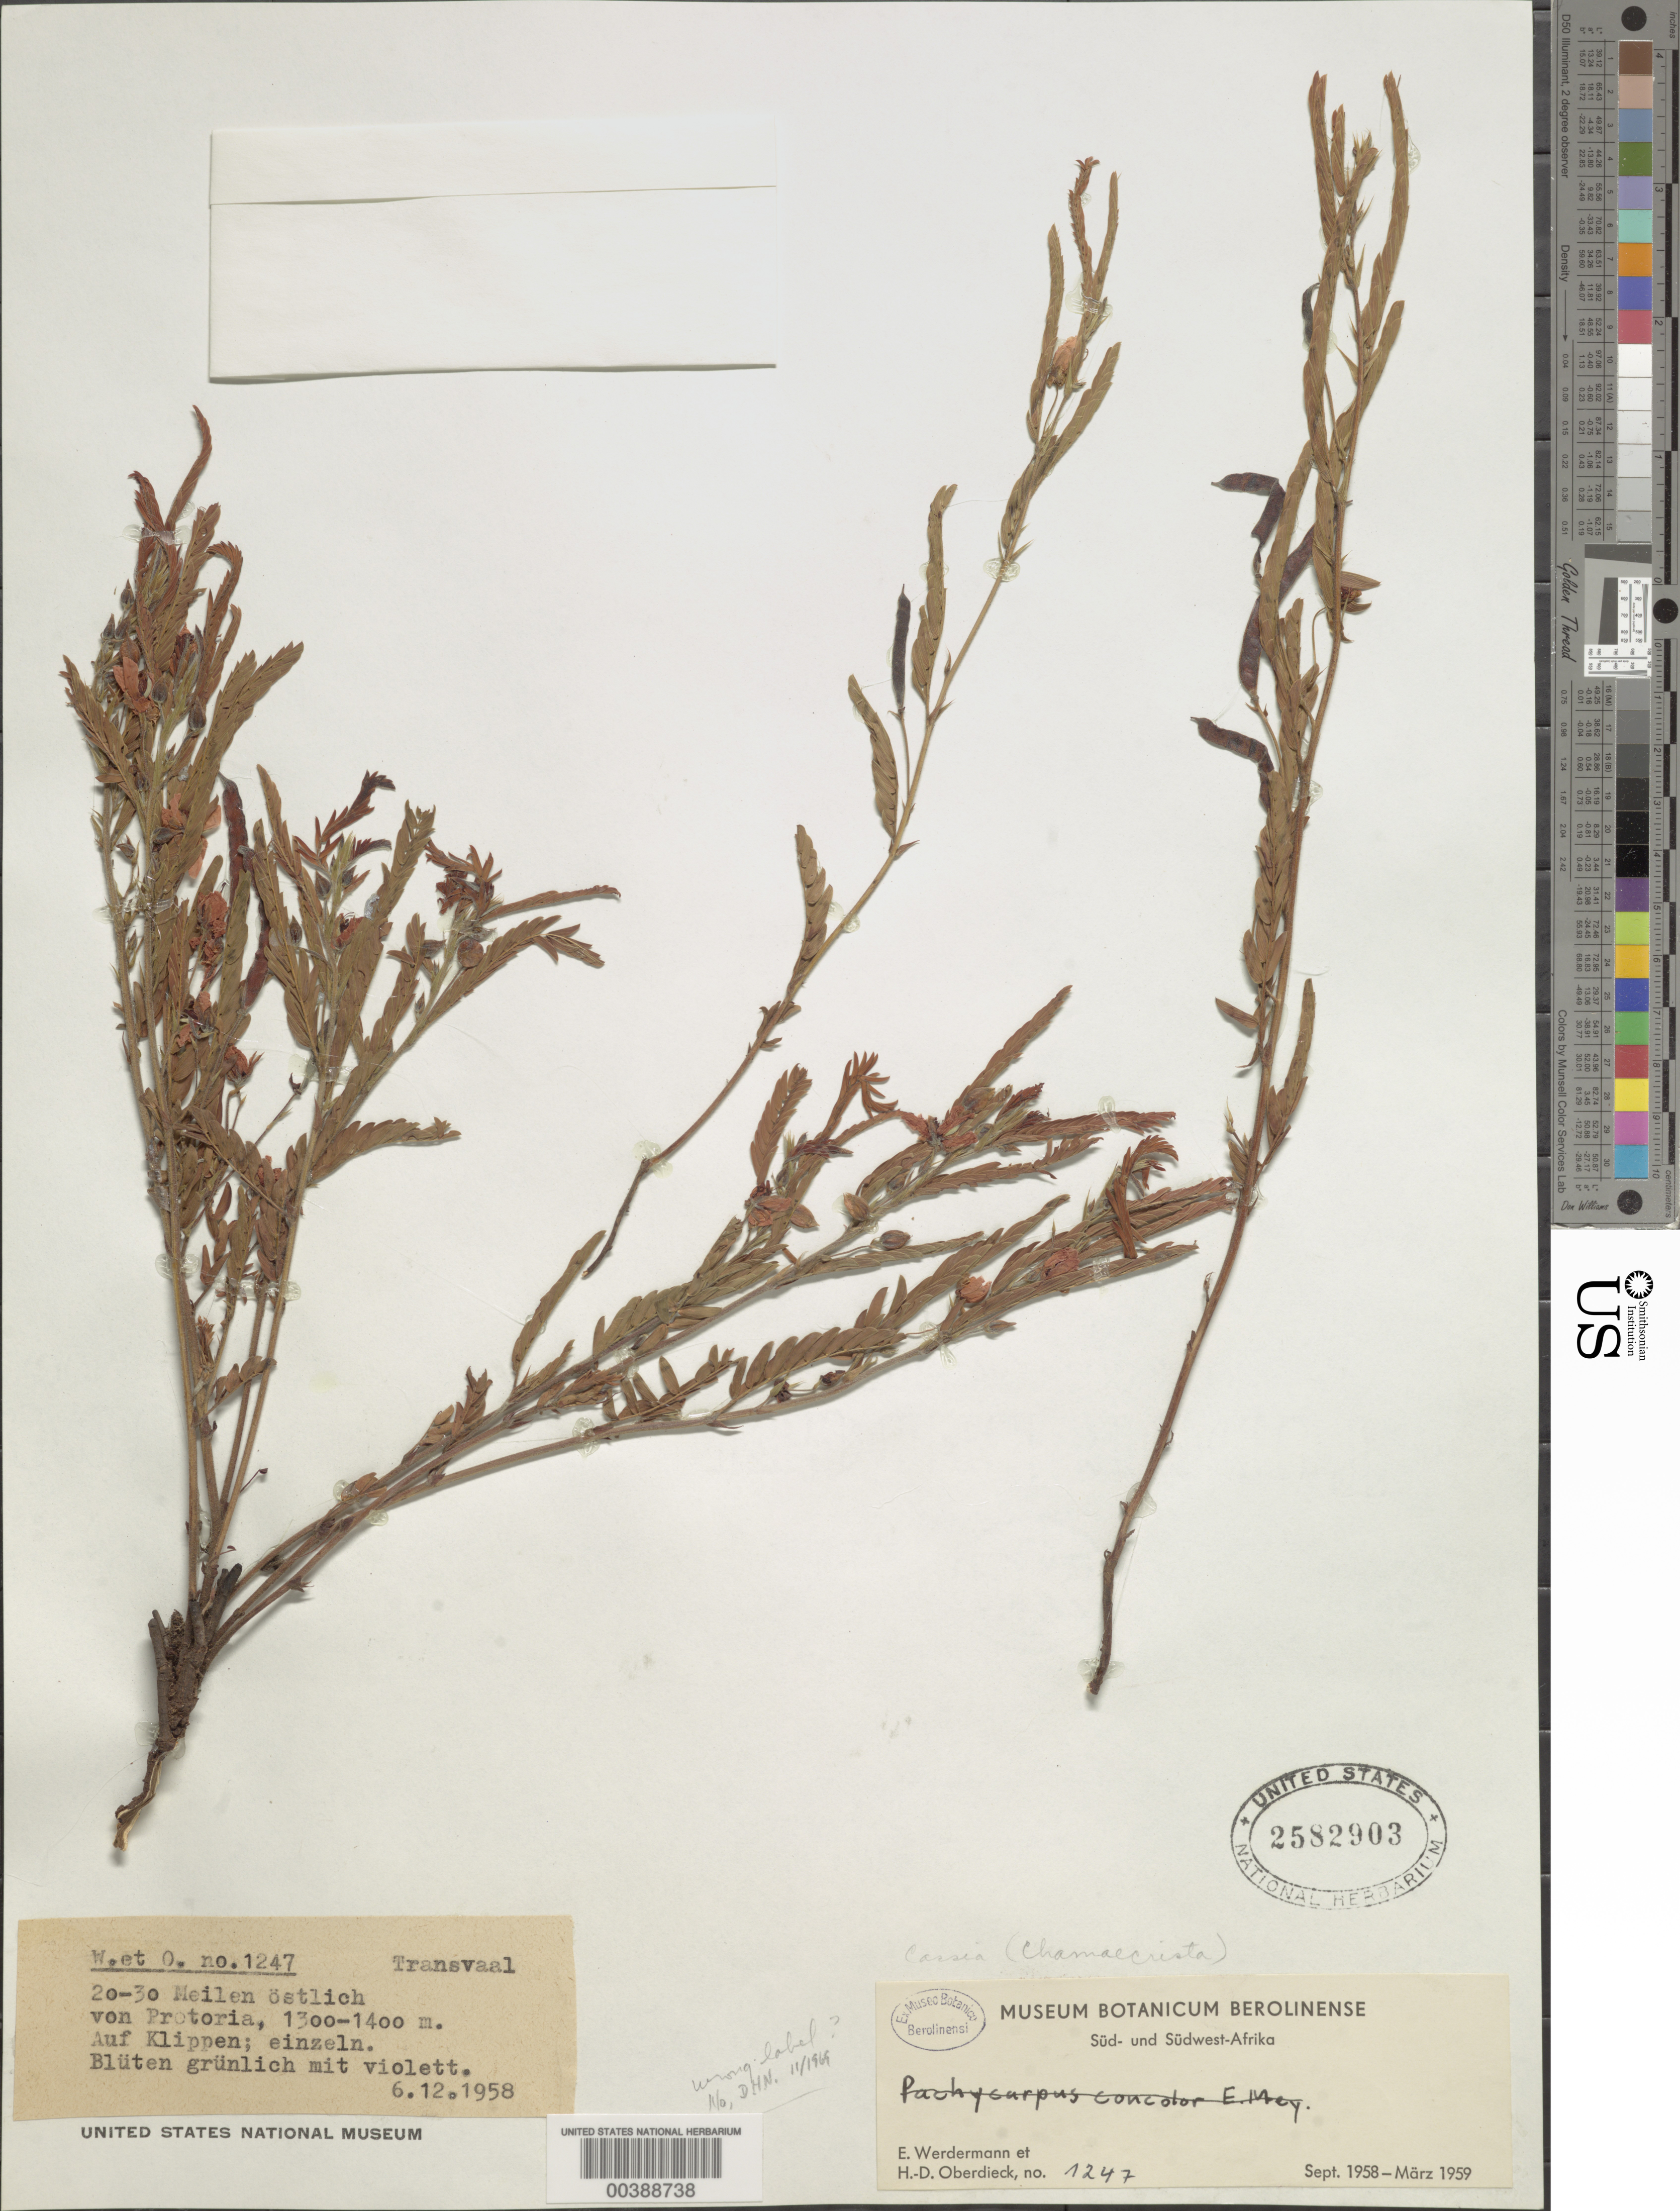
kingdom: Plantae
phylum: Tracheophyta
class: Magnoliopsida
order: Fabales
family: Fabaceae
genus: Chamaecrista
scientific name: Chamaecrista sp.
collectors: E. Werdermann & H. Oberdieck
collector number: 12472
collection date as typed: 06 Dec 1958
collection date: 1958-12-06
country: South Africa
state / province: Gauteng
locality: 20-3- meilen ostlich von pretoria. Transvaal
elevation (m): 1300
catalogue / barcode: US 2582903